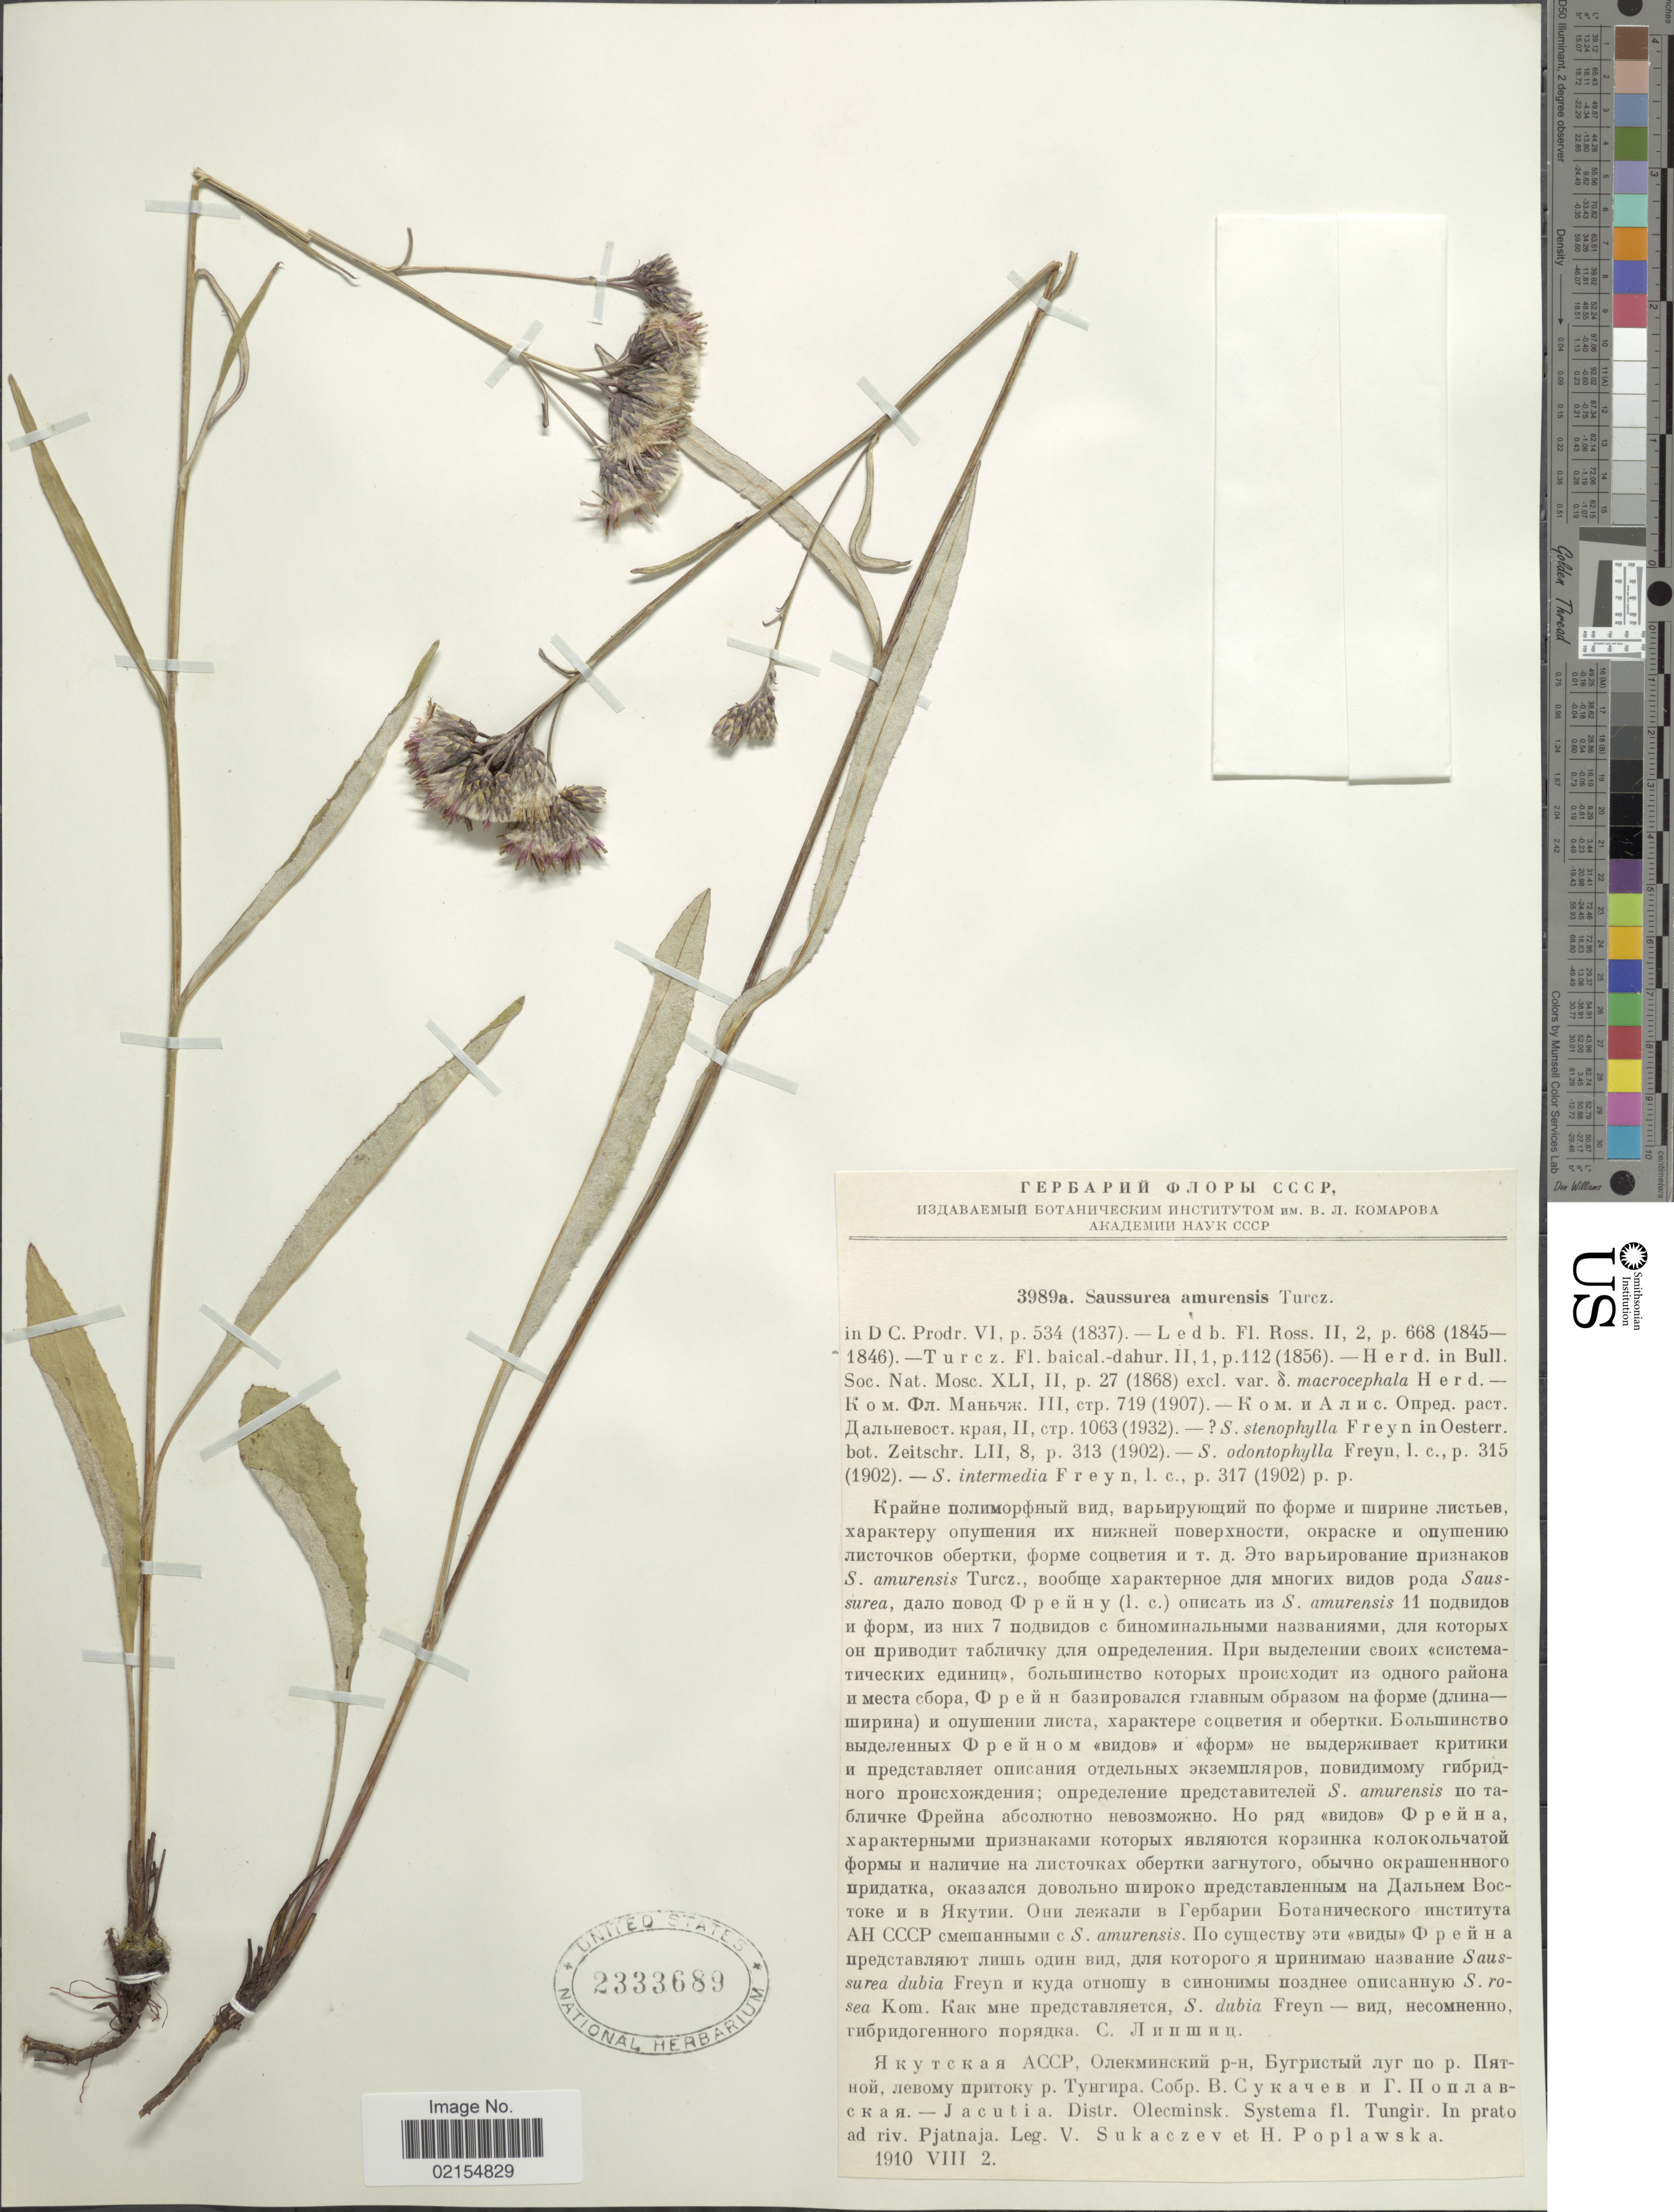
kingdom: Plantae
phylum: Tracheophyta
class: Magnoliopsida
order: Asterales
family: Asteraceae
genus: Saussurea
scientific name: Saussurea amurensis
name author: Turcz.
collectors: V. Sukaczev & H. Poplawska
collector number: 3989a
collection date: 1910-08-02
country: Russian Federation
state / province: Sakha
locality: Jacutia, Distr. Oleclminsk, Systema fl. Tungir, In prato ad riv. Pjatnaja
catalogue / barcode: US 2333689